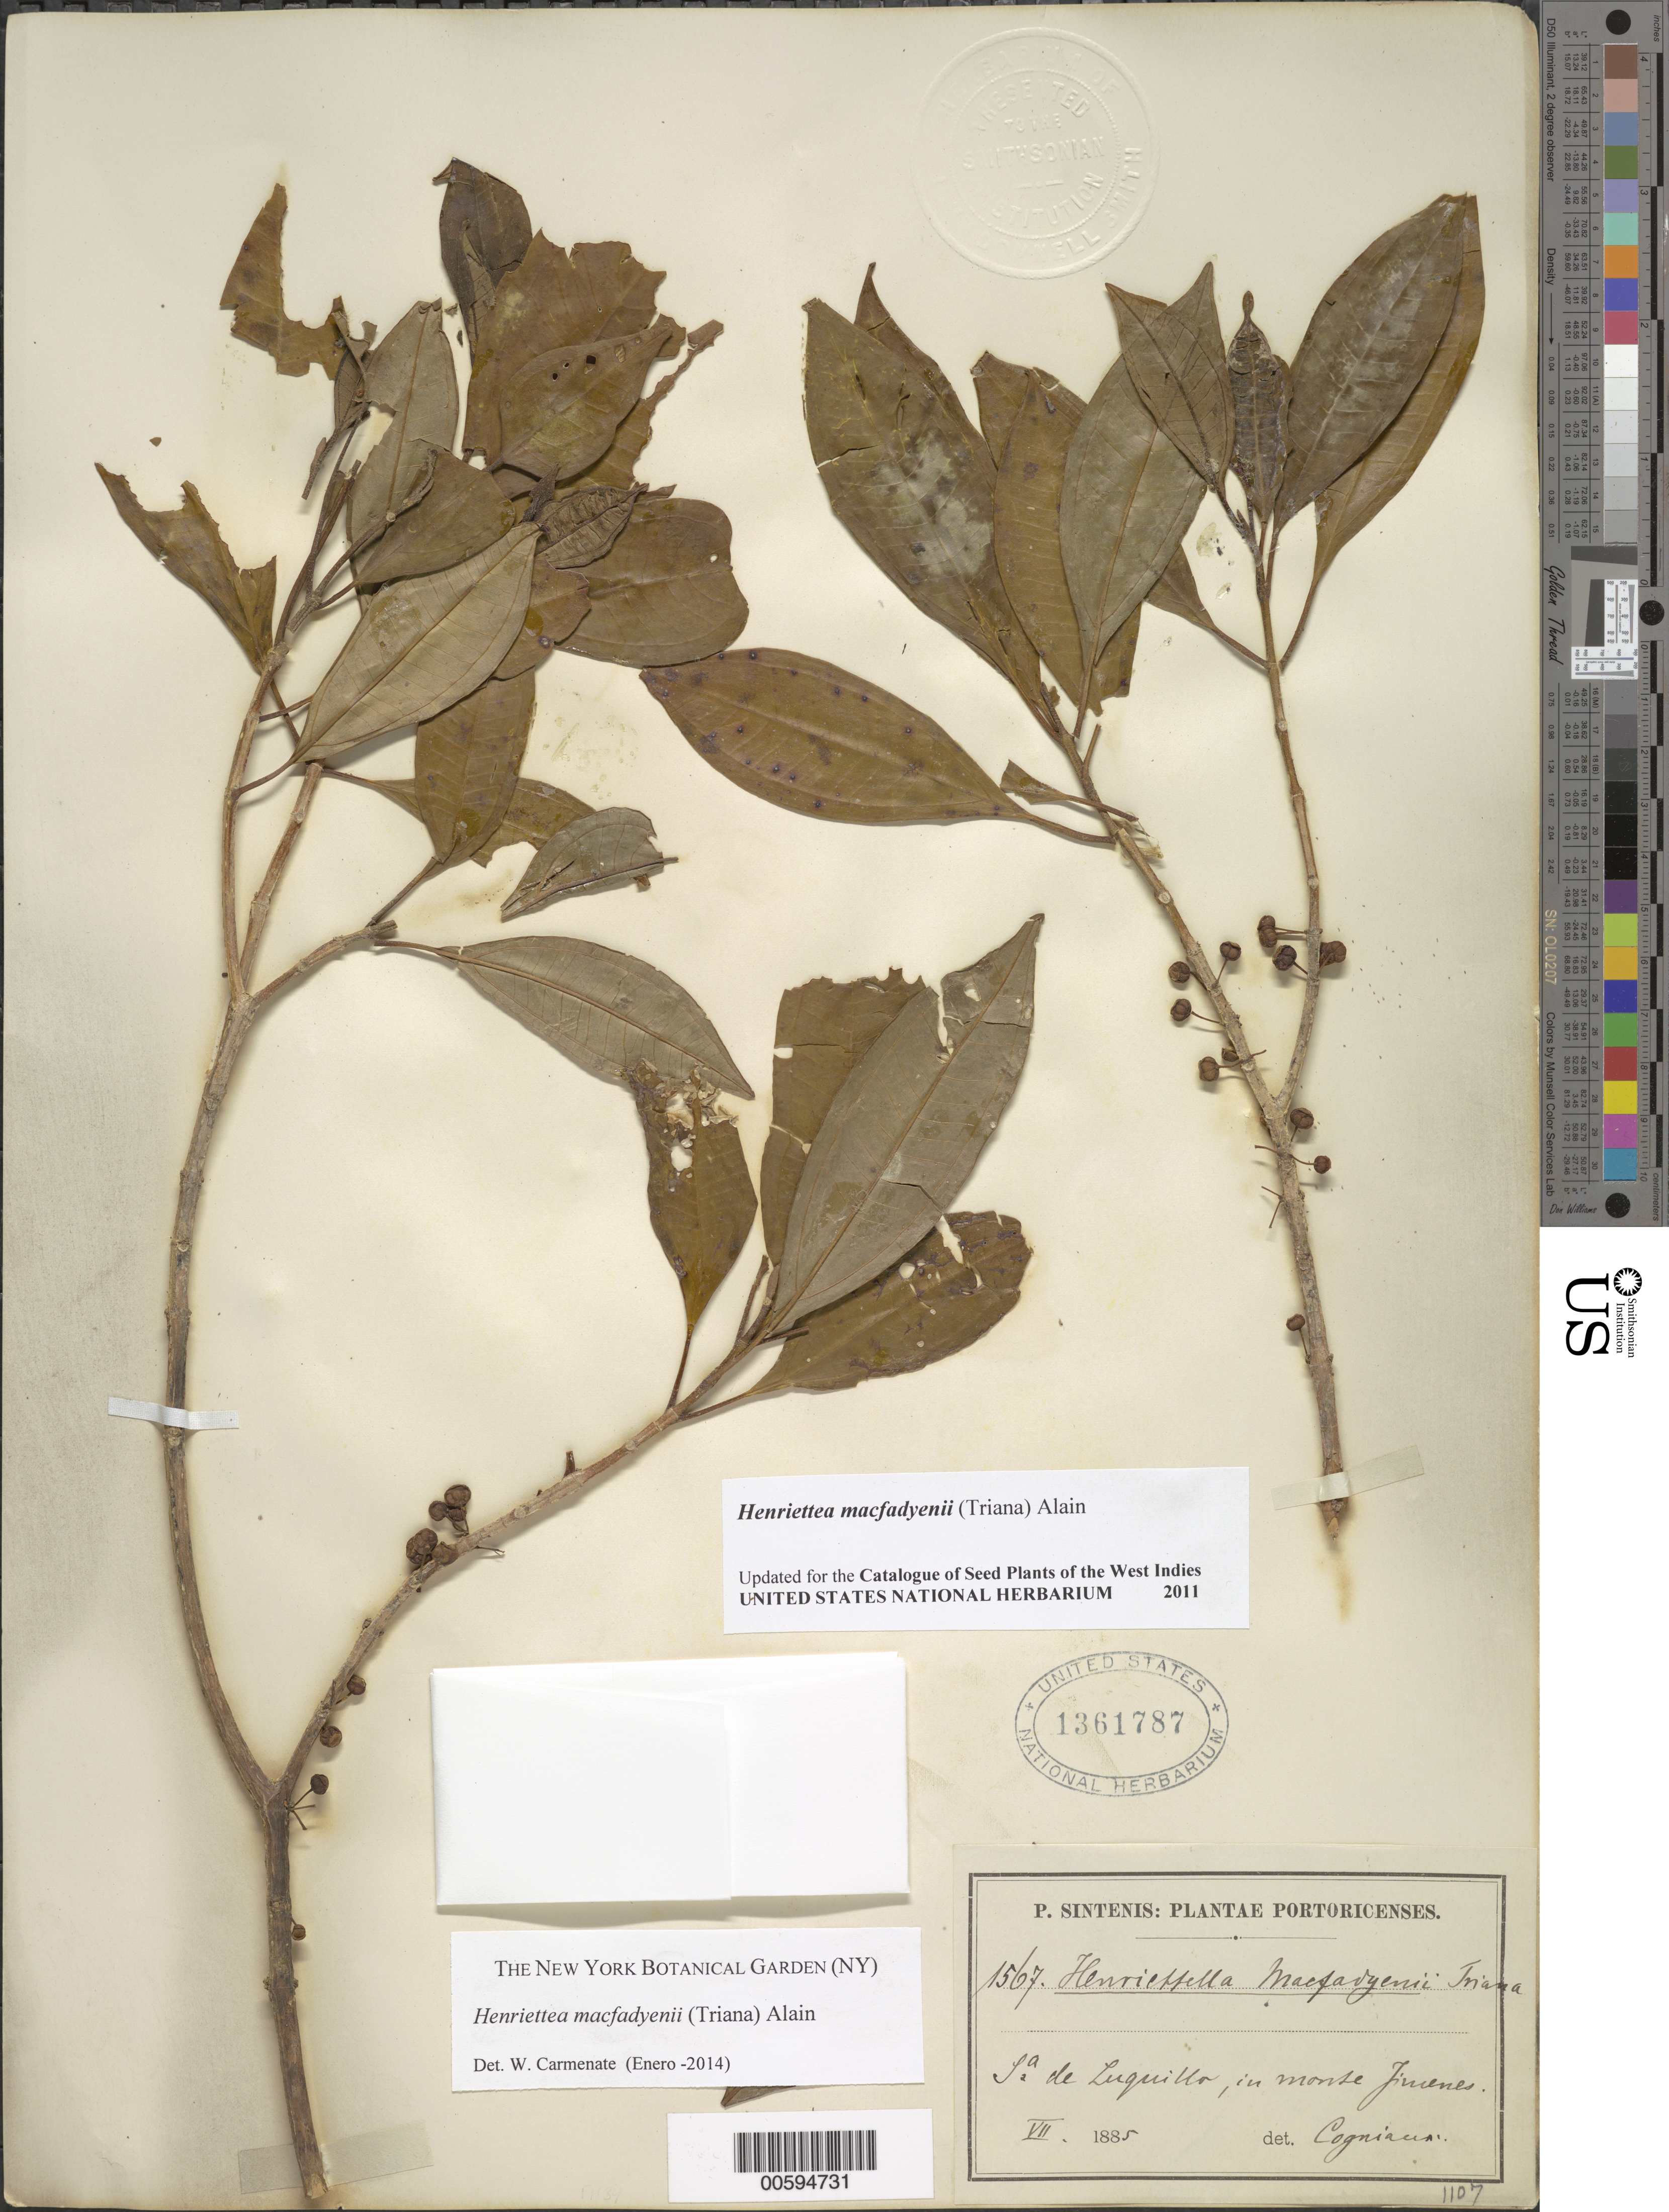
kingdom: Plantae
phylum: Tracheophyta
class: Magnoliopsida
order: Myrtales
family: Melastomataceae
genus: Henriettea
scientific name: Henriettea macfadyenii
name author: (Triana) Alain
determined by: Carmenate, W.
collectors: P. Sintenis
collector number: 1567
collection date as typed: Jul 1885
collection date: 1885-07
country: Puerto Rico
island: Greater Antilles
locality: Sierra de Luquillo, in monte Jimenes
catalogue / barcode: US 1361787